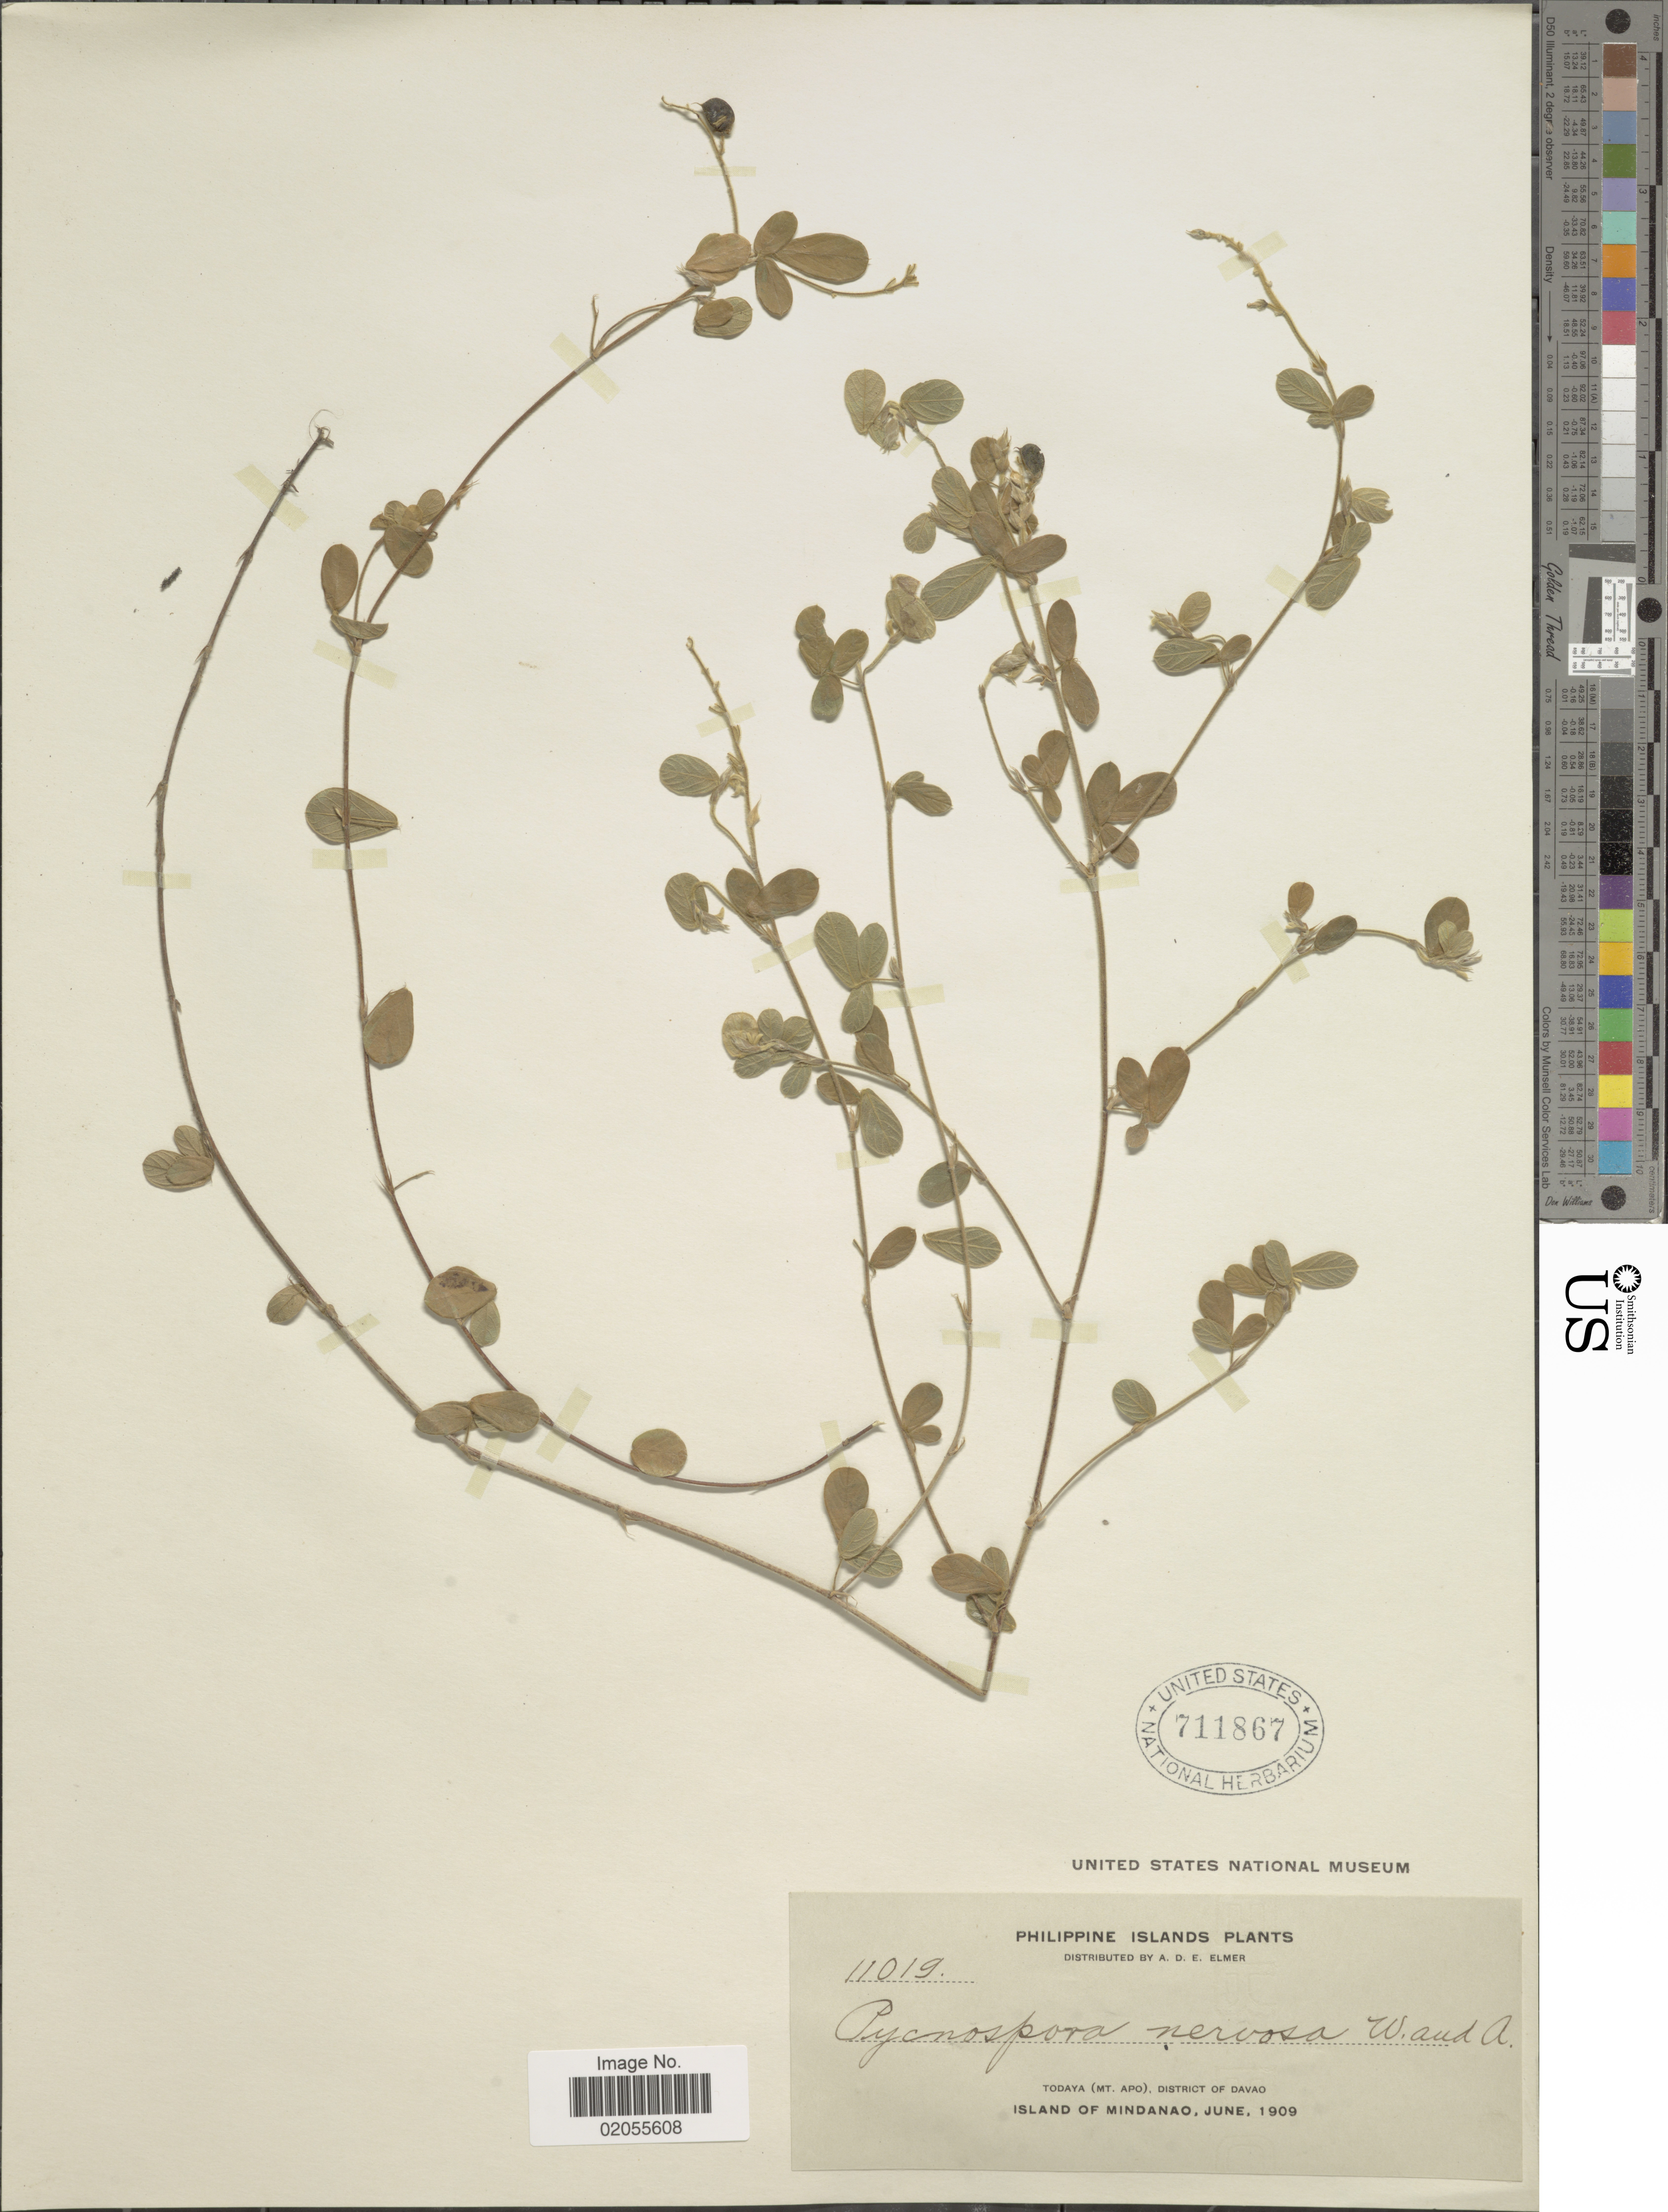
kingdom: Plantae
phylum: Tracheophyta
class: Magnoliopsida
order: Fabales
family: Fabaceae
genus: Pycnospora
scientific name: Pycnospora nervosa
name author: Wight & Arn.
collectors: A. D. E. Elmer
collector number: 11019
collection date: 1909-06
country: Philippines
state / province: Davao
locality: Todaya (Mt. Apo) District of Davao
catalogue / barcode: US 711867